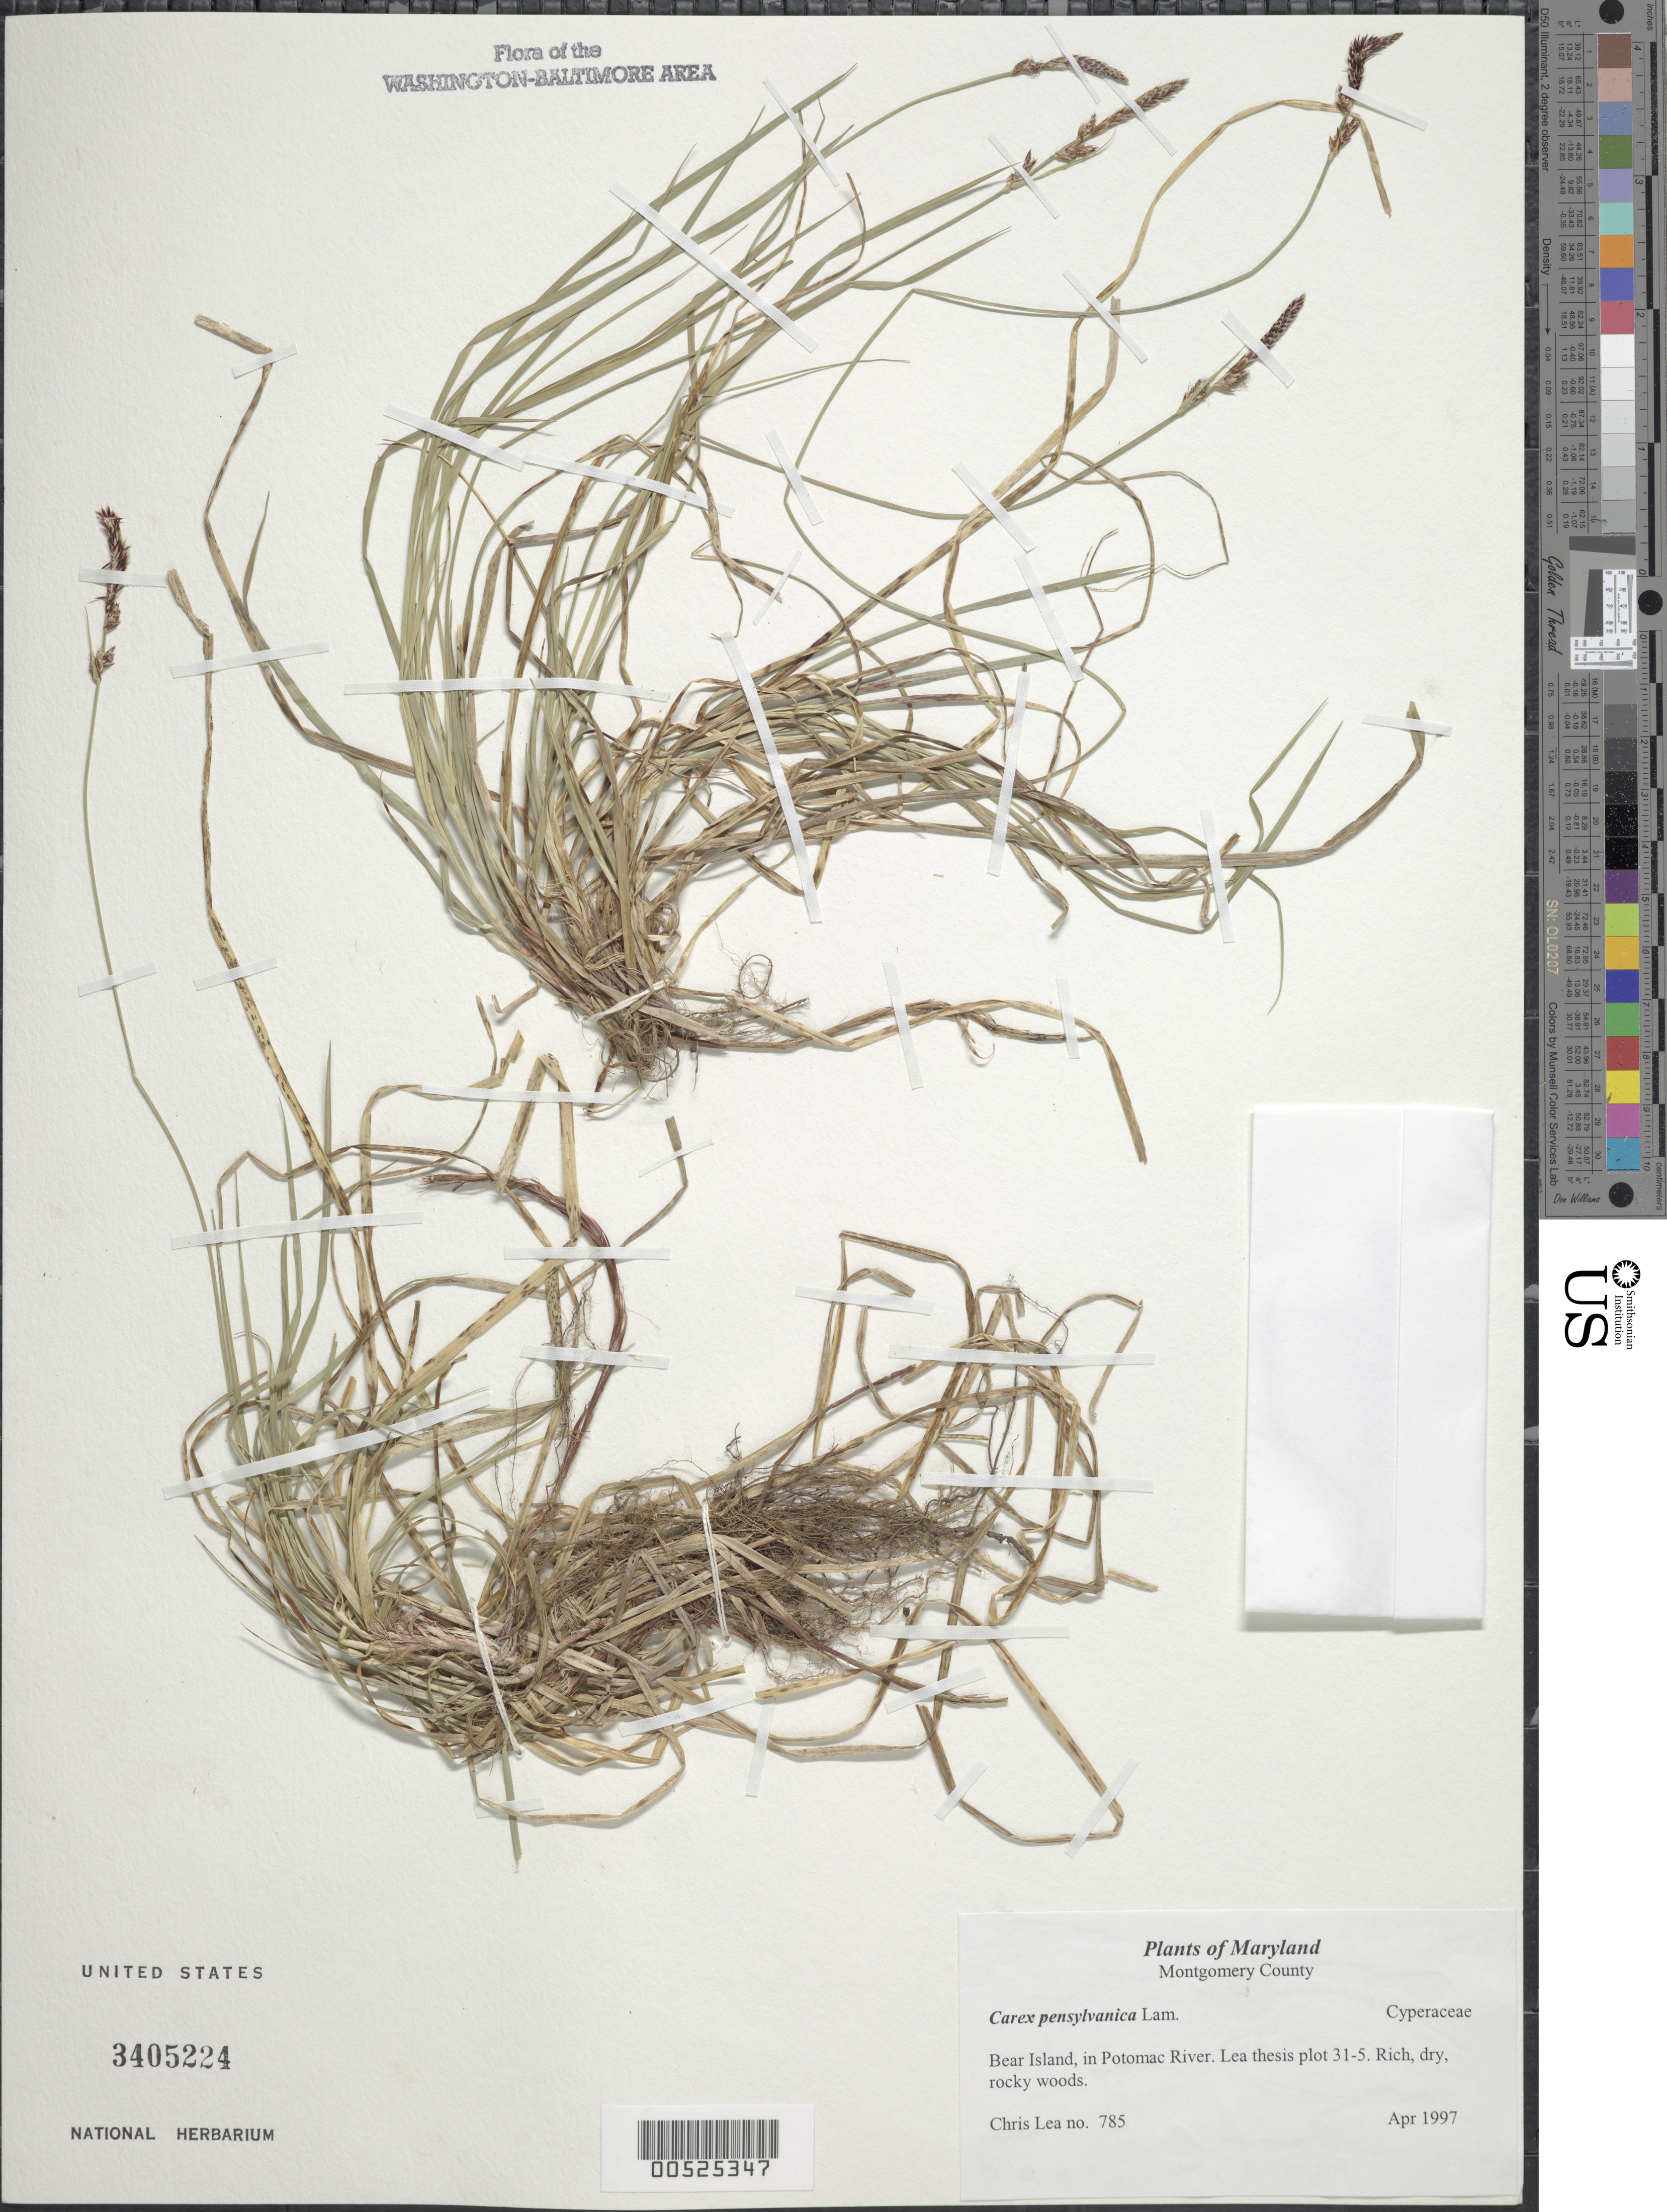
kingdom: Plantae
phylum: Tracheophyta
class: Liliopsida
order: Poales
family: Cyperaceae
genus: Carex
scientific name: Carex pensylvanica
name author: Lam.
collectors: C. Lea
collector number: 785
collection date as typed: Apr 1997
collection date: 1997-04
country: United States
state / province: Maryland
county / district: Montgomery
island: Bear Island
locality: Bear Island, in Potomac River. Lea thesis plot 31-5.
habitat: Rich, dry, rocky woods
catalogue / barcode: US 3405224